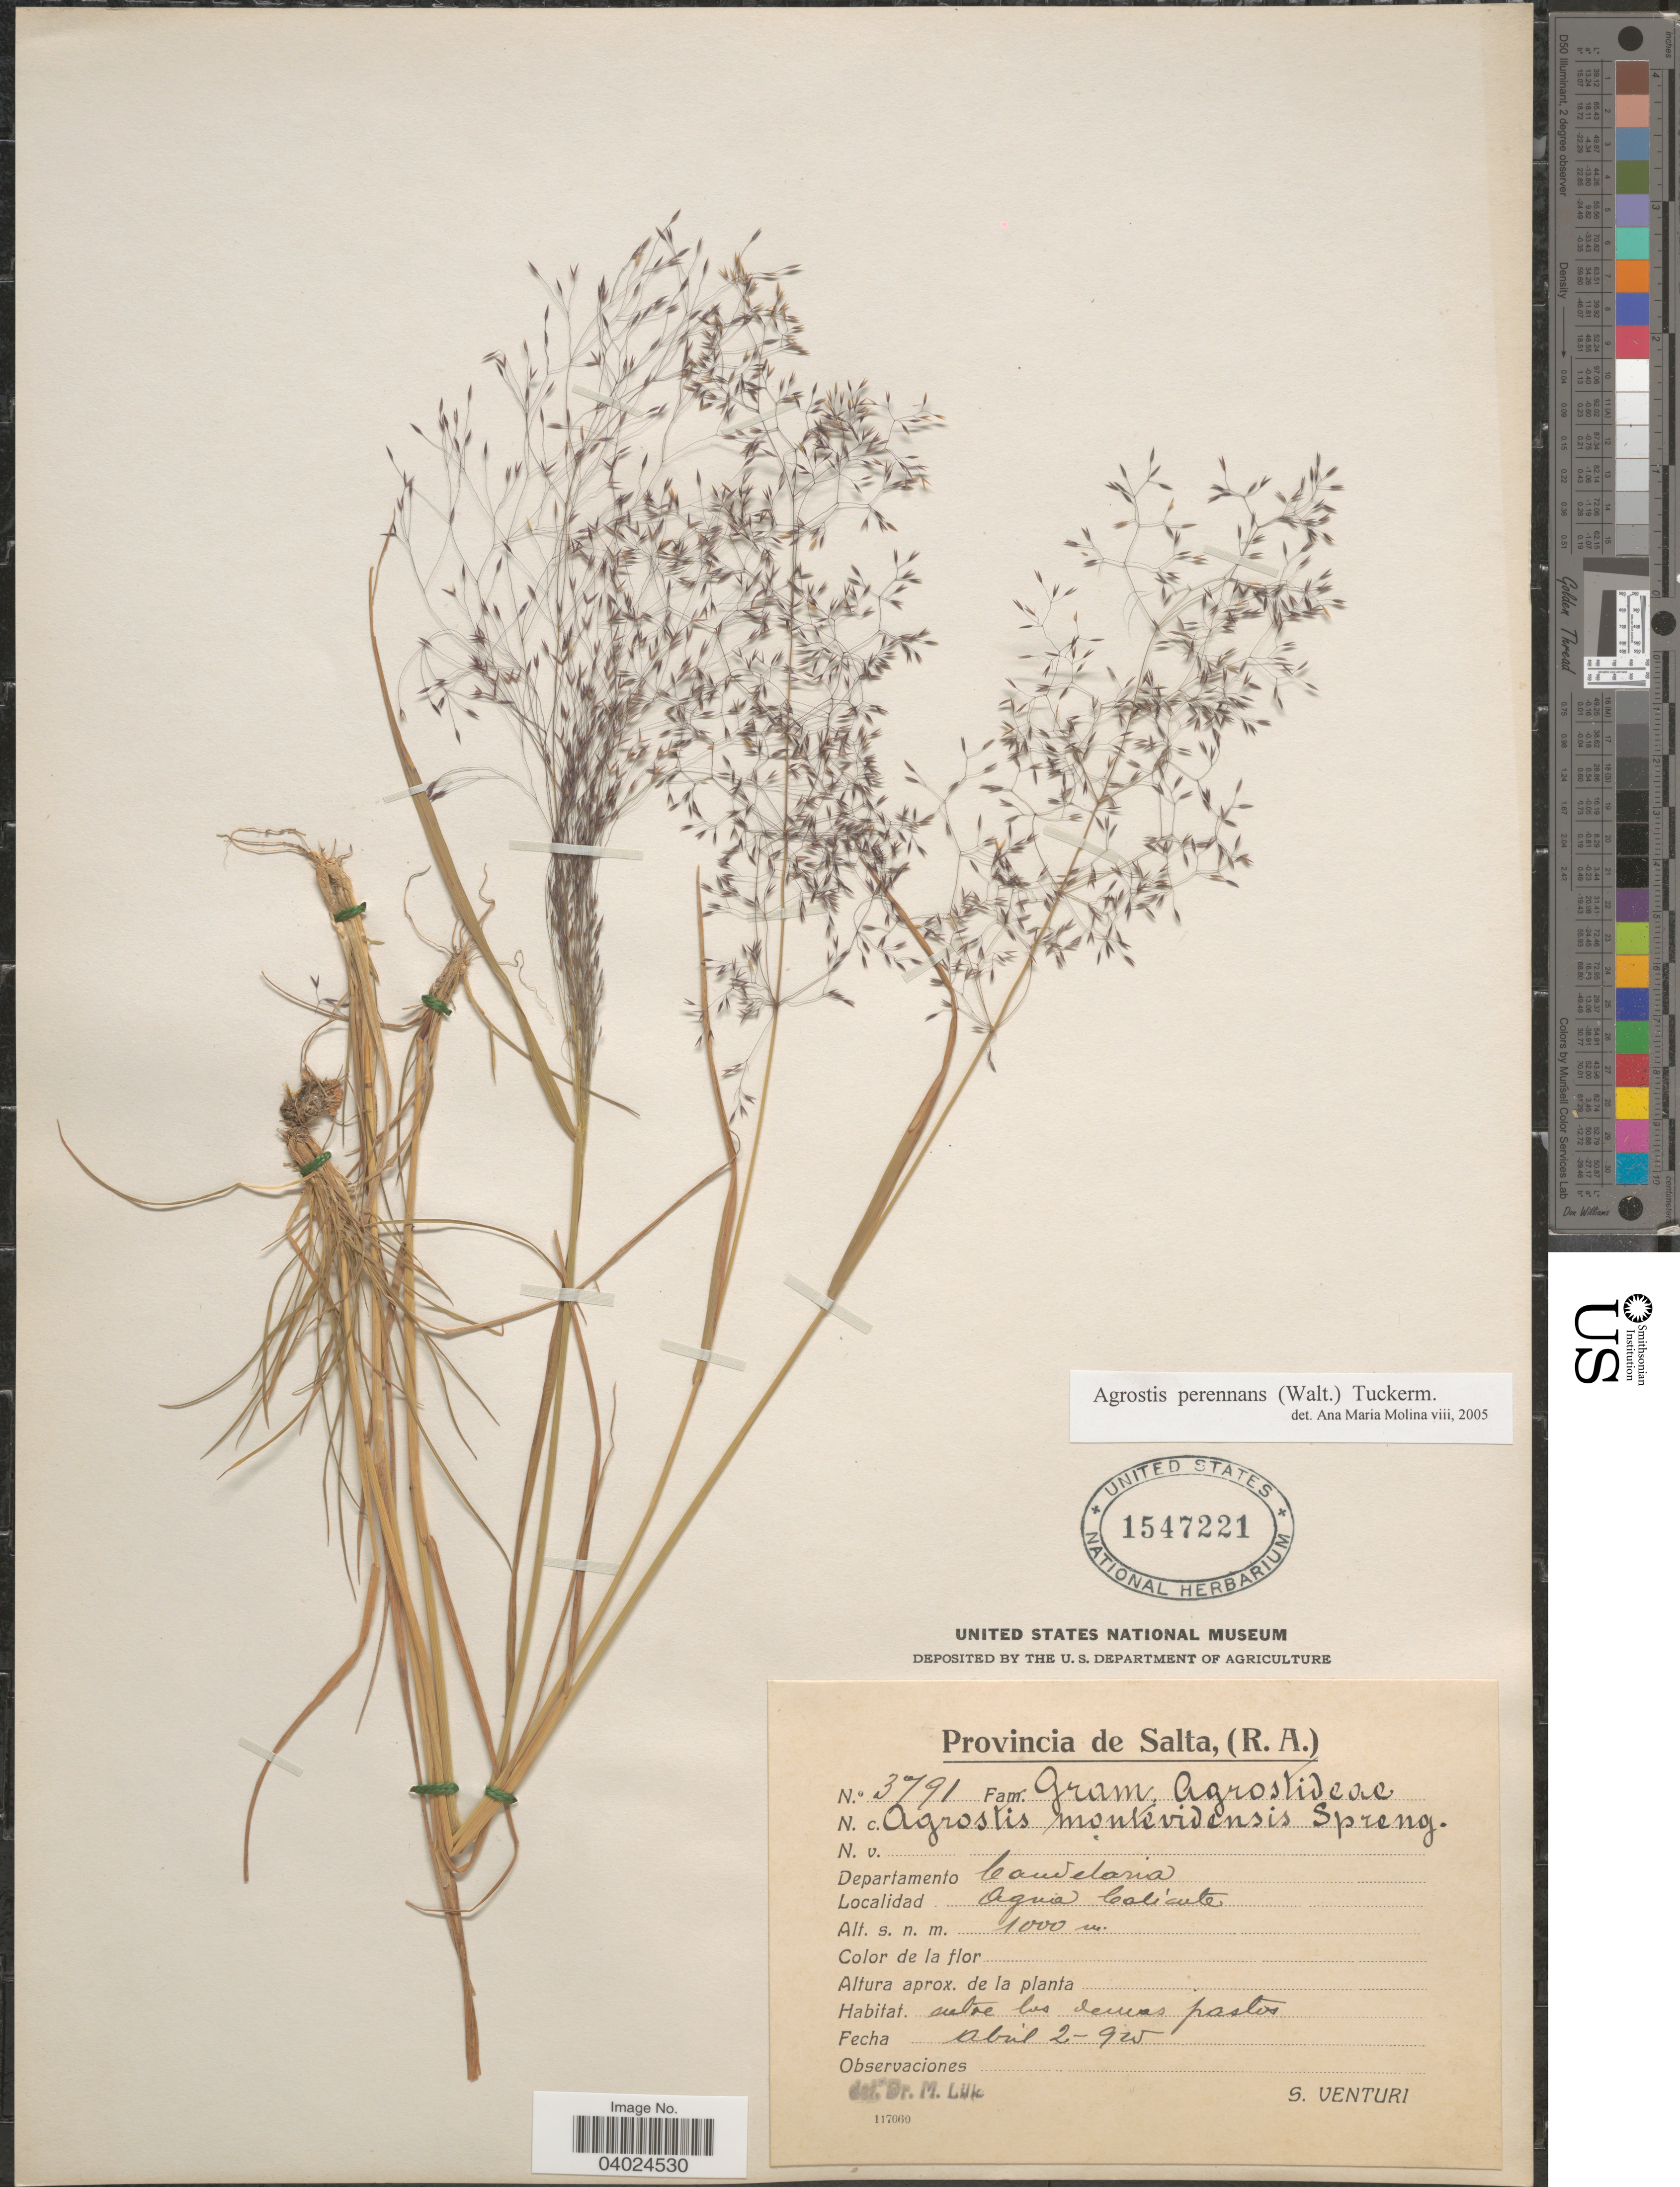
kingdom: Plantae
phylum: Tracheophyta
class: Liliopsida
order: Poales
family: Poaceae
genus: Agrostis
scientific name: Agrostis perennans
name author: (Walter) Tuck.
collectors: S. Venturi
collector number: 3791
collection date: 1925-04-02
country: Argentina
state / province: Salta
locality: Departamento Candelaria. Agua Calicute.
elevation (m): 1000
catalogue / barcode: US 1547221